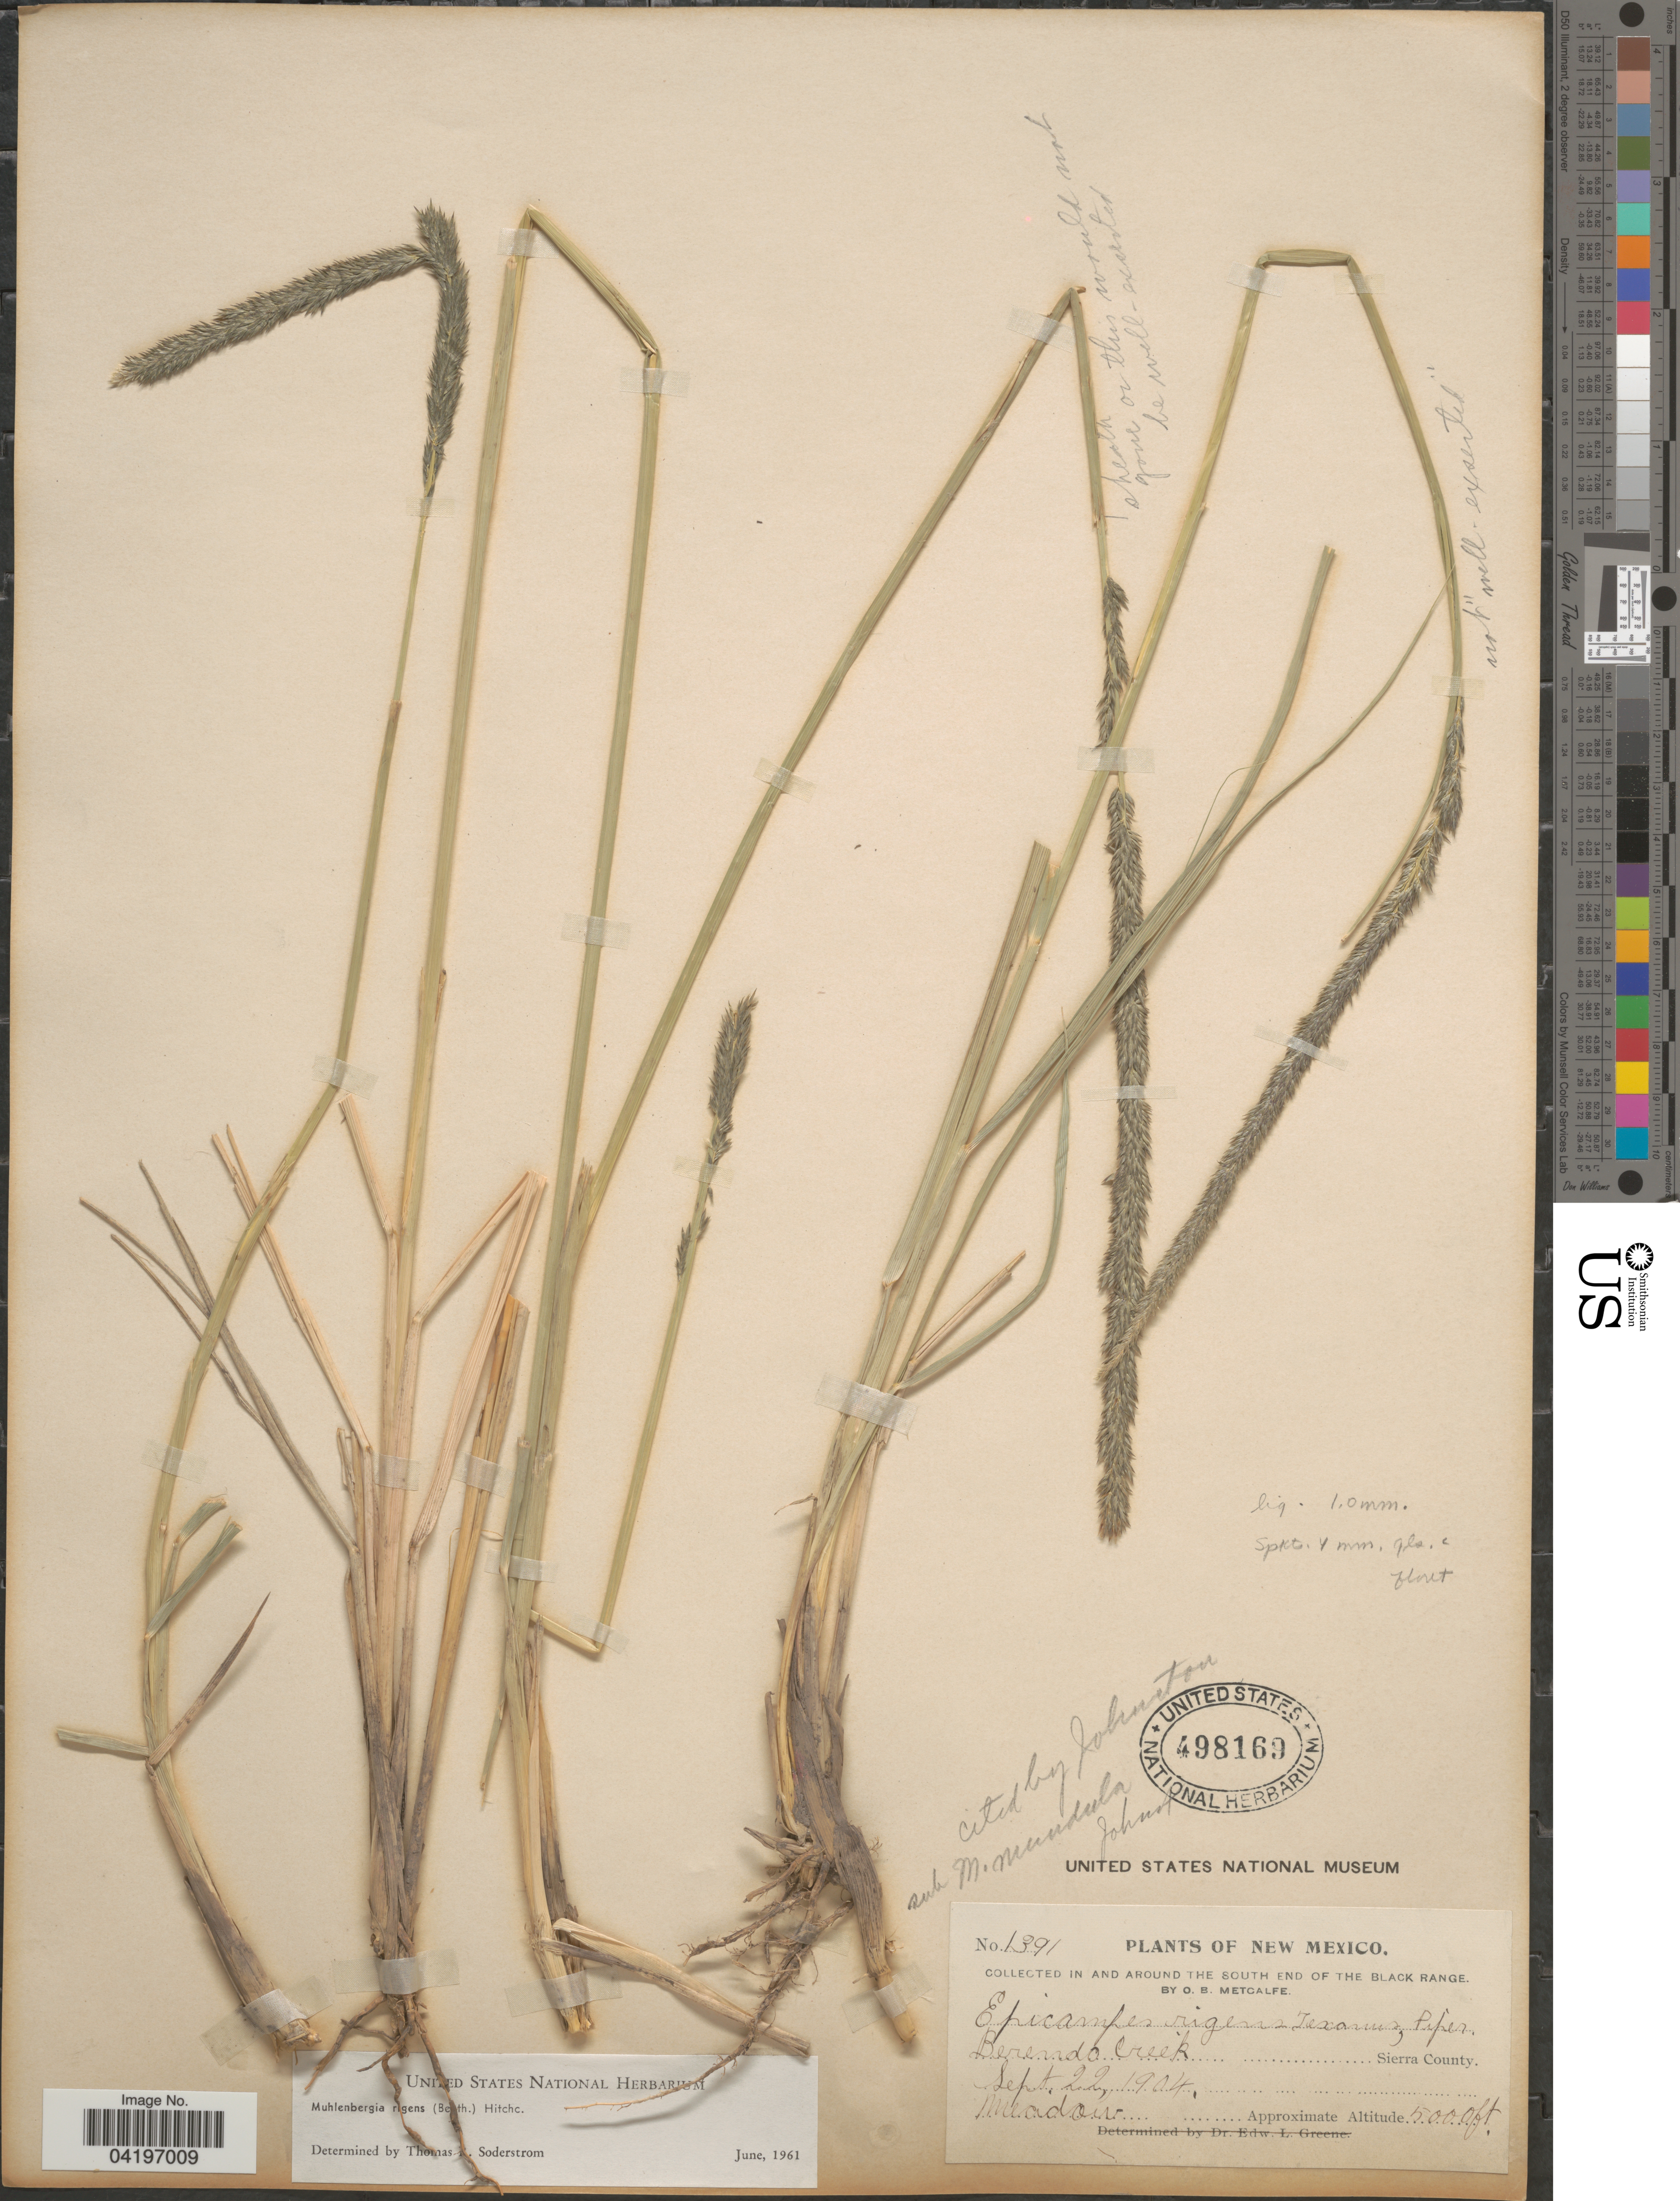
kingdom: Plantae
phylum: Tracheophyta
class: Liliopsida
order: Poales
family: Poaceae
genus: Muhlenbergia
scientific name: Muhlenbergia rigens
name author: (Benth.) Hitchc.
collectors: O. B. Metcalfe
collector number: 1391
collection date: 1904-09-22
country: United States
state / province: New Mexico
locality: In and around the south end of the Black Range. Berendo Creek Sierra County.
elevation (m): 1524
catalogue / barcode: US 498169